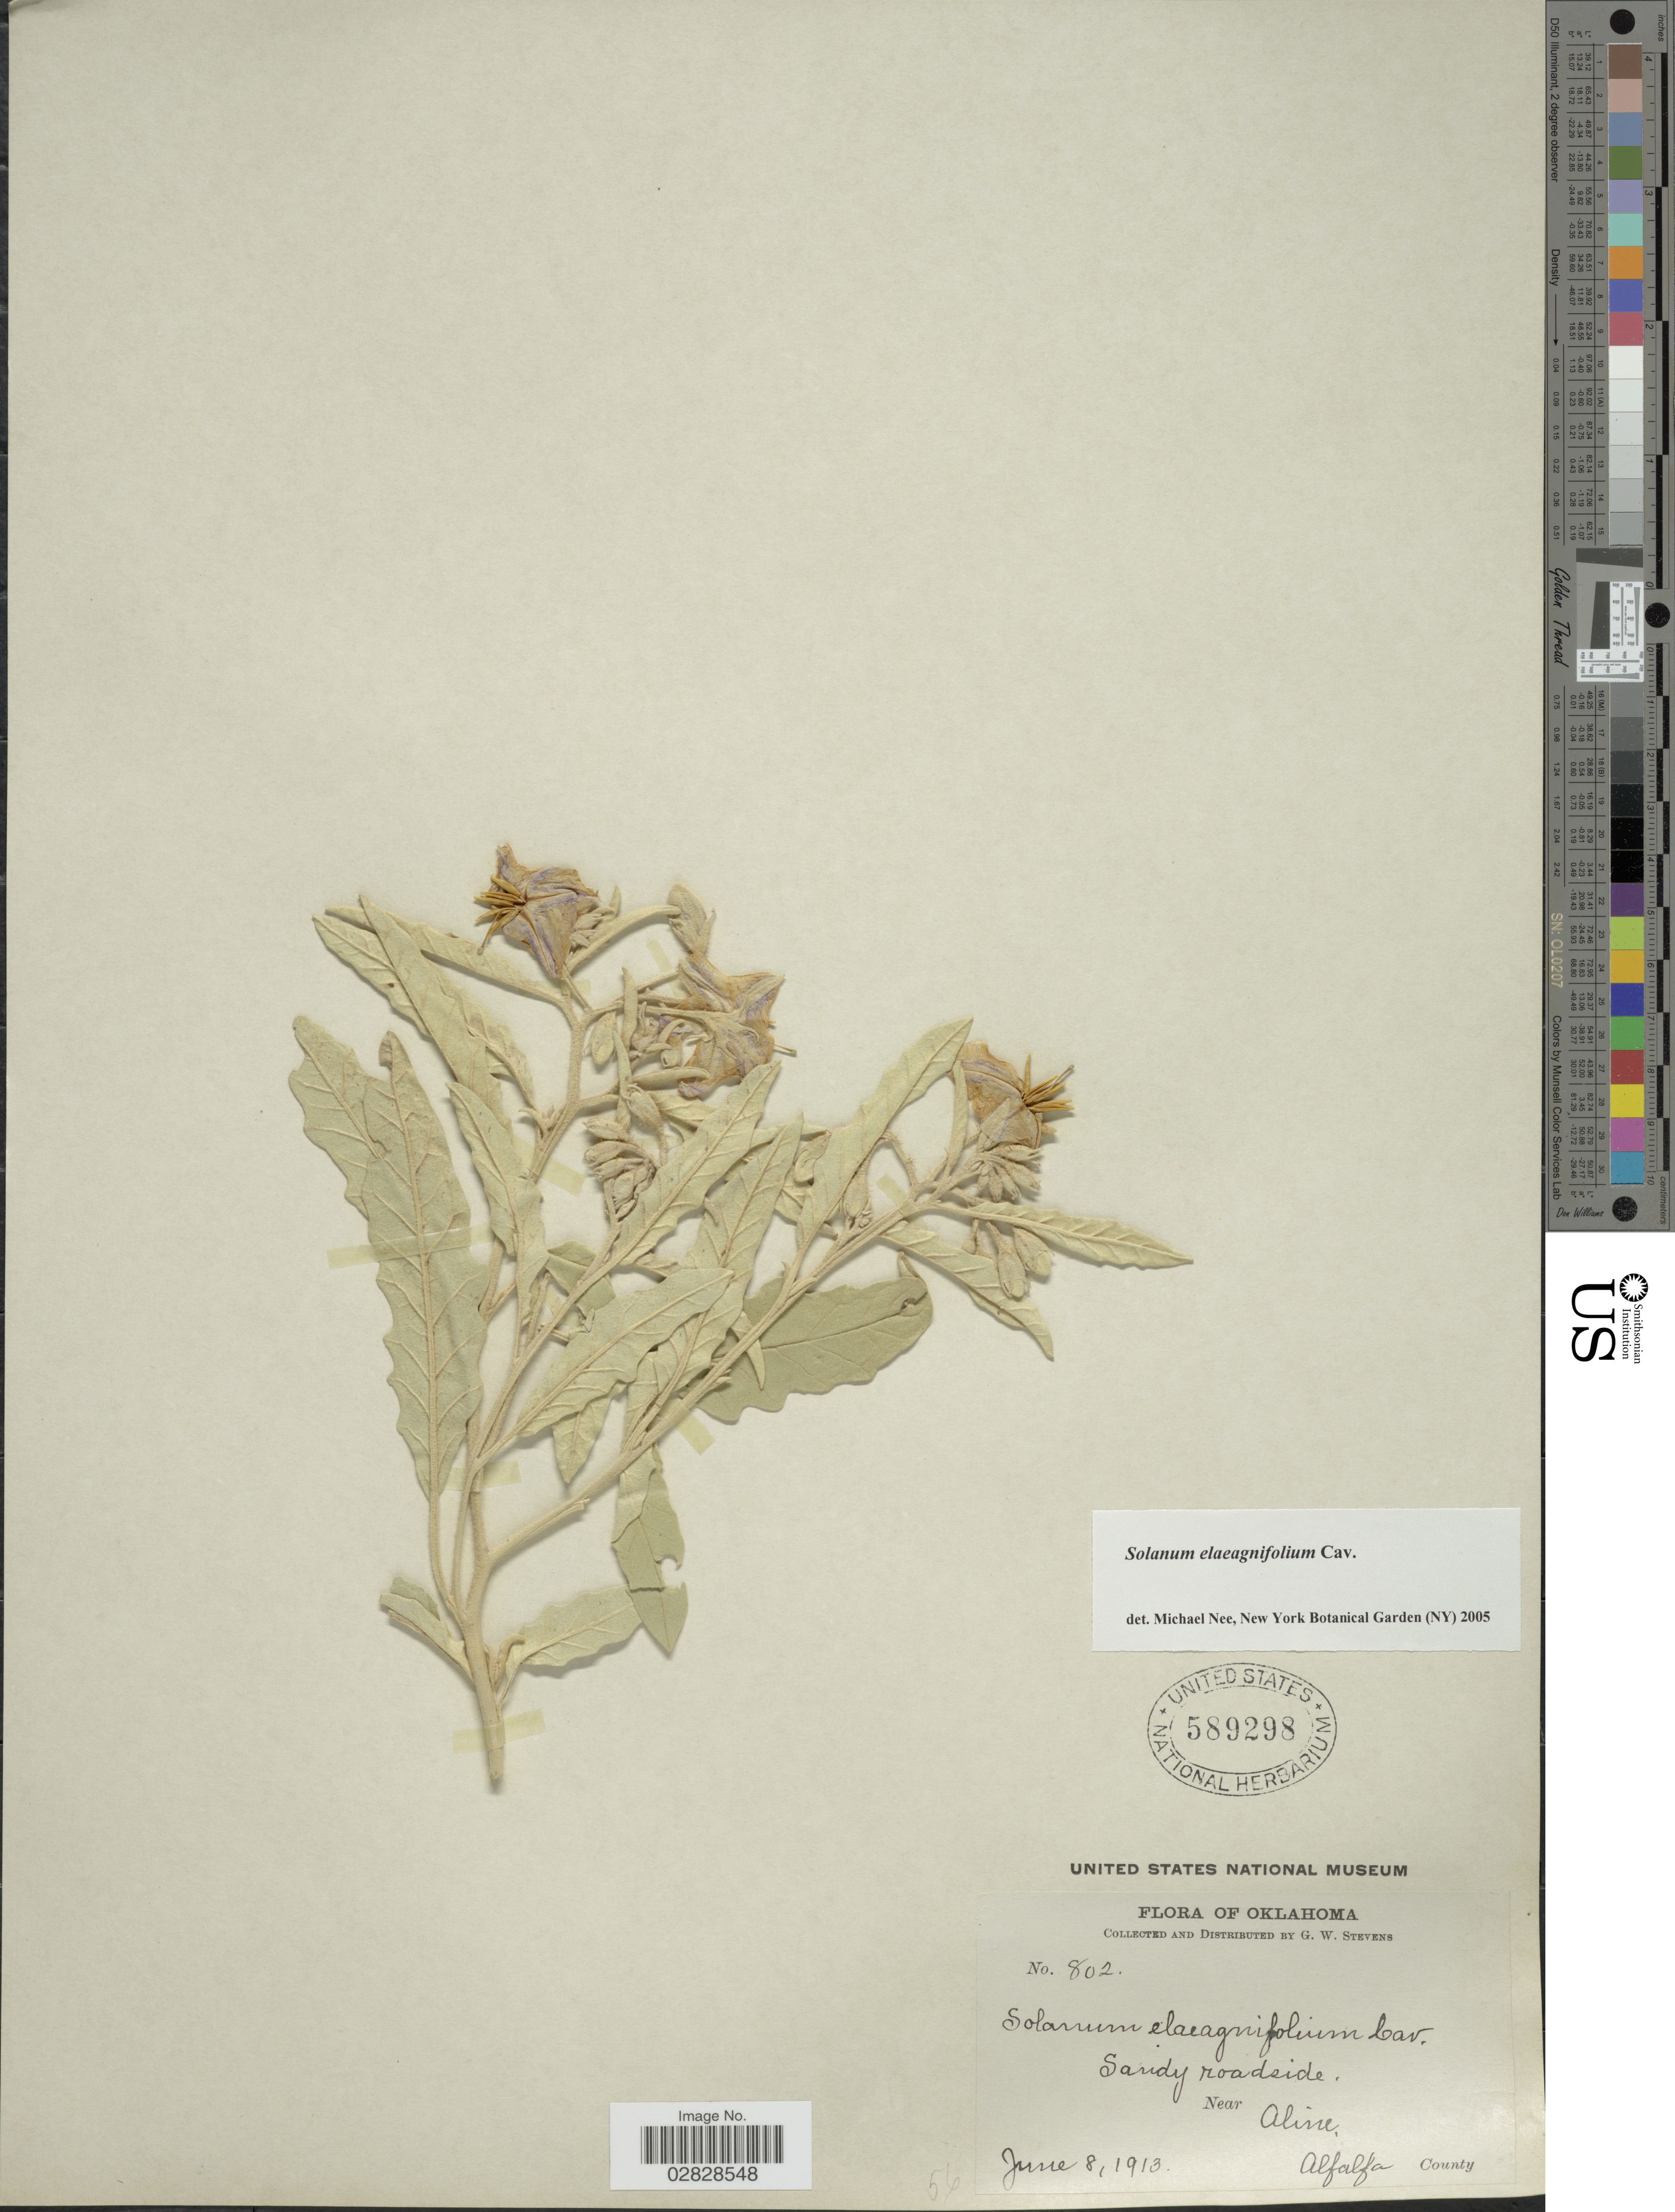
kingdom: Plantae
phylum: Tracheophyta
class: Magnoliopsida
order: Solanales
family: Solanaceae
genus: Solanum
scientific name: Solanum elaeagnifolium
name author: Cav.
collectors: G. W. Stevens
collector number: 802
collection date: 1913-06-08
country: United States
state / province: Oklahoma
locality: Near Aline. Alfalfa County.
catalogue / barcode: US 589298